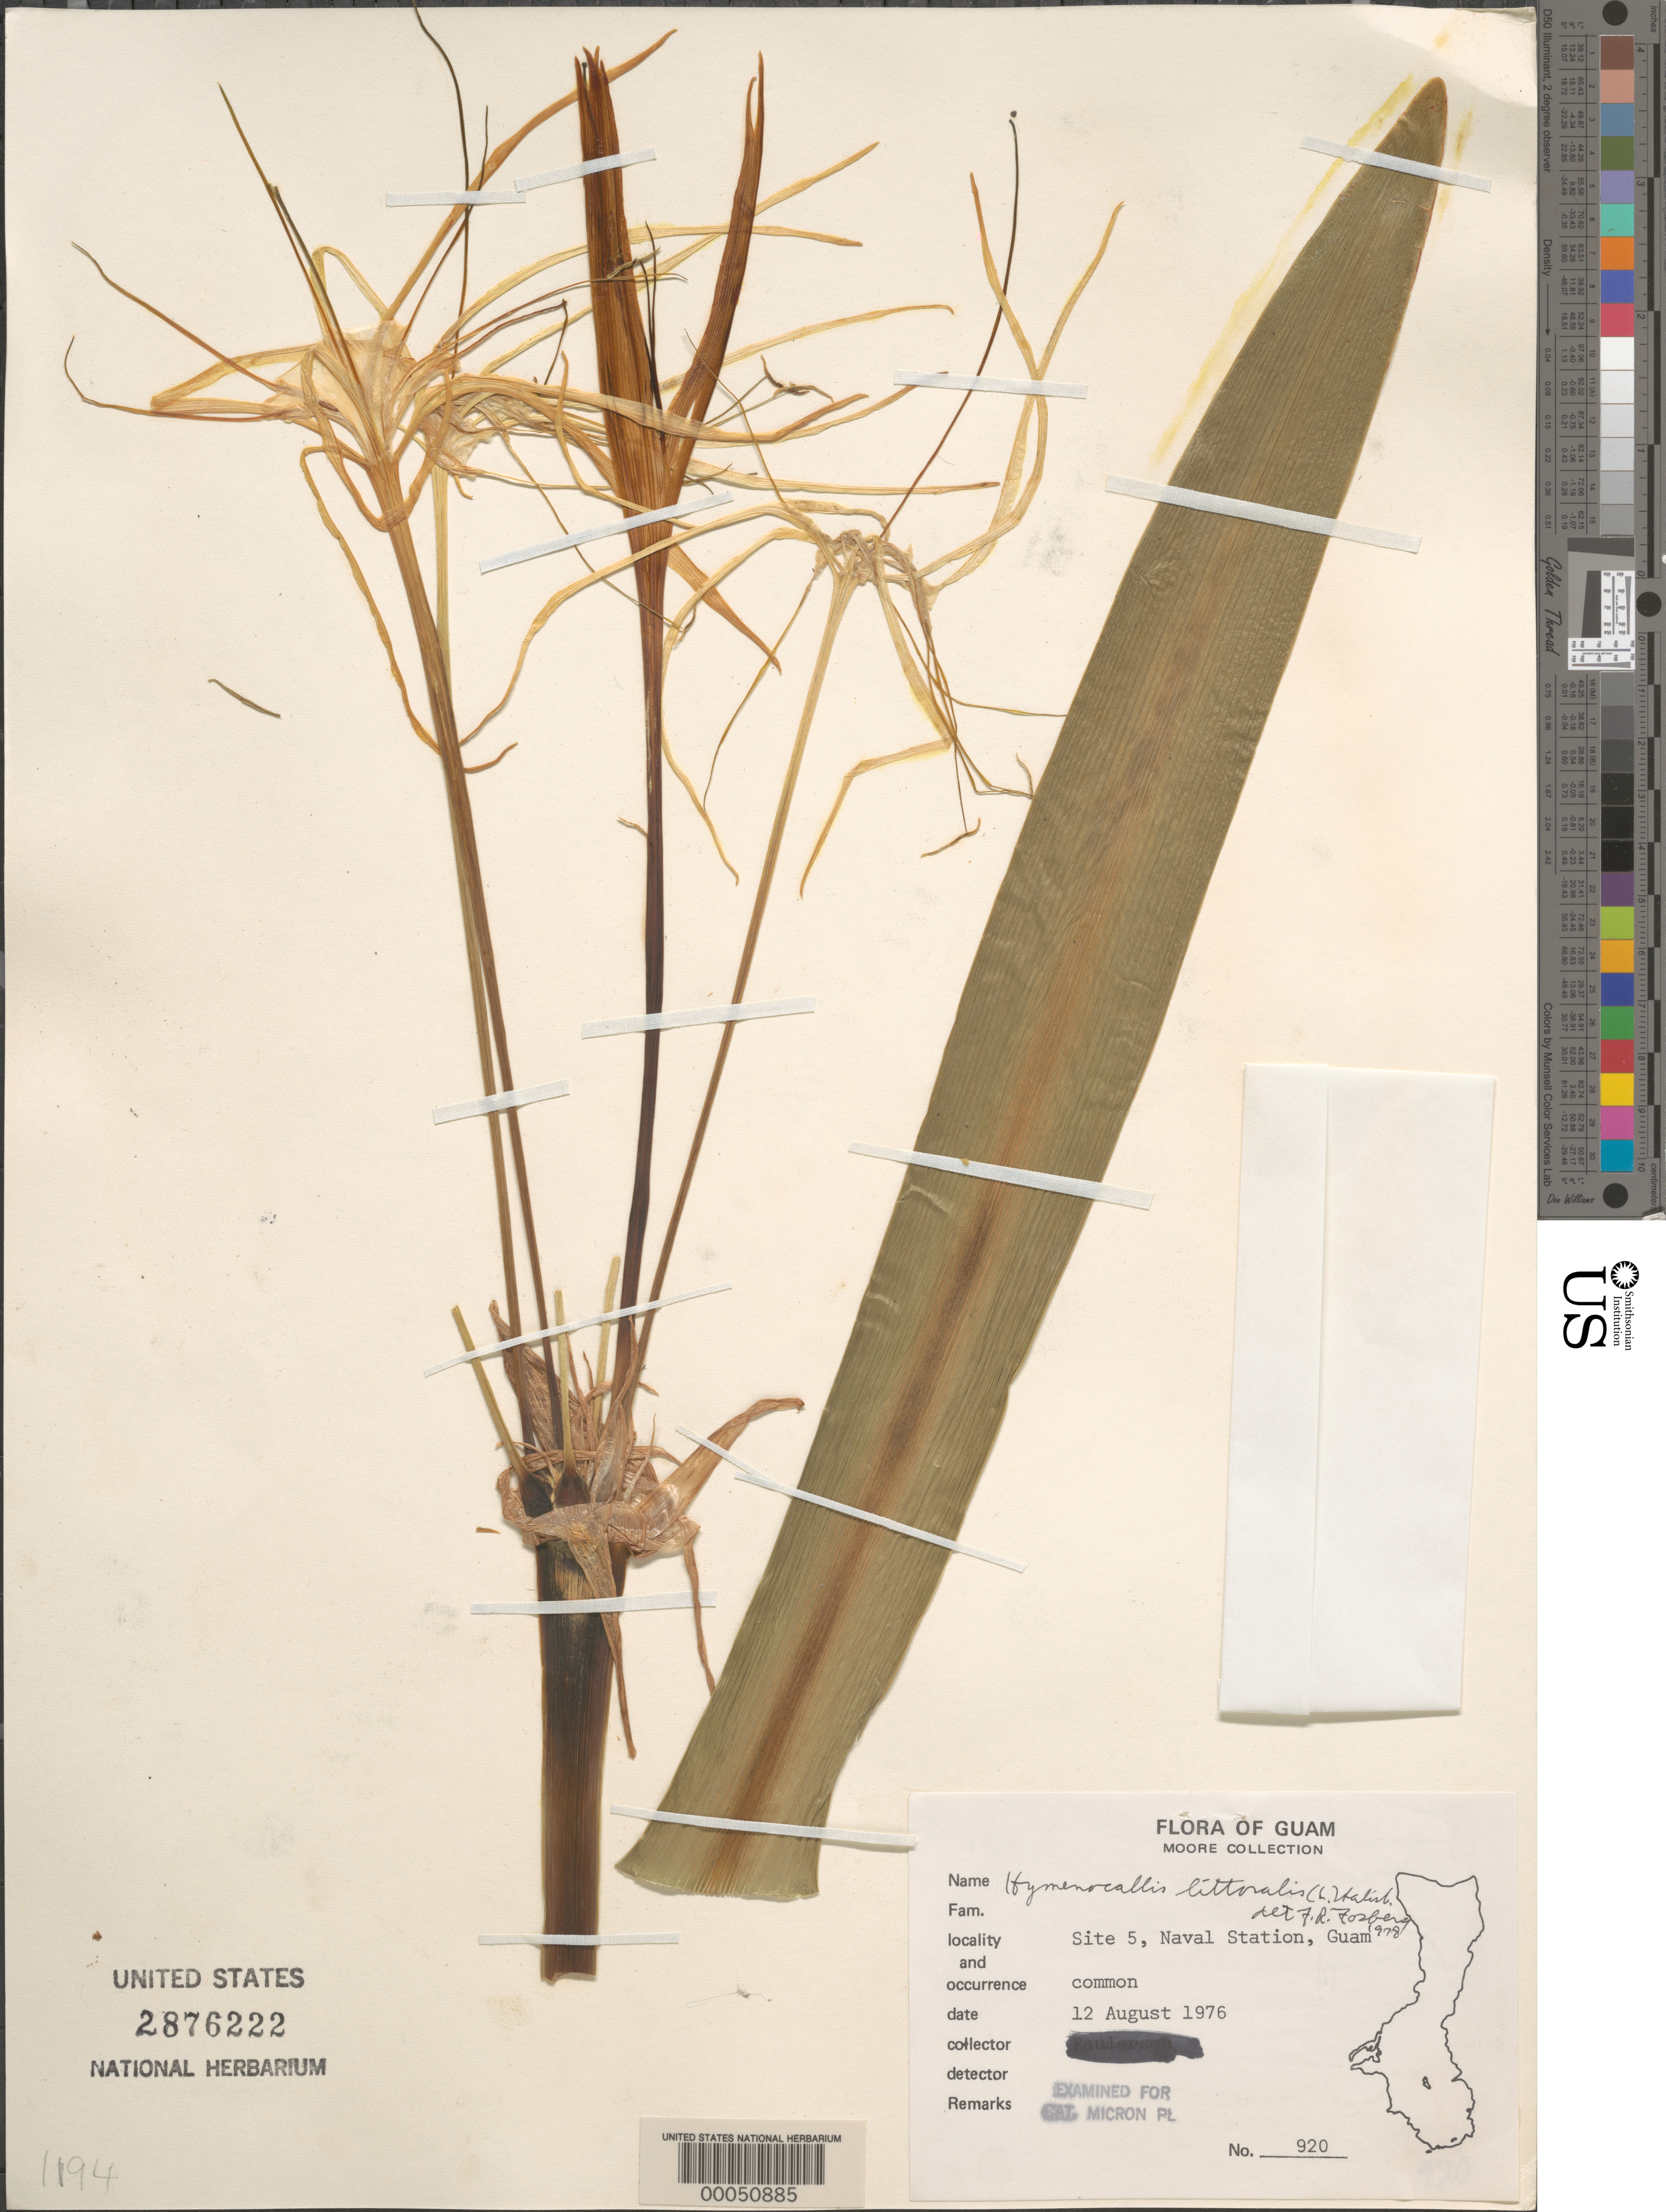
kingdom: Plantae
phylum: Tracheophyta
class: Liliopsida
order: Asparagales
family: Amaryllidaceae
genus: Hymenocallis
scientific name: Hymenocallis littoralis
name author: (Jacq.) Salisb.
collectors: -. Moore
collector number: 920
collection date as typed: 12 Aug 1976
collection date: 1976-08-12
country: Guam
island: Guam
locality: Site 5, naval station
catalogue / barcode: US 2876222